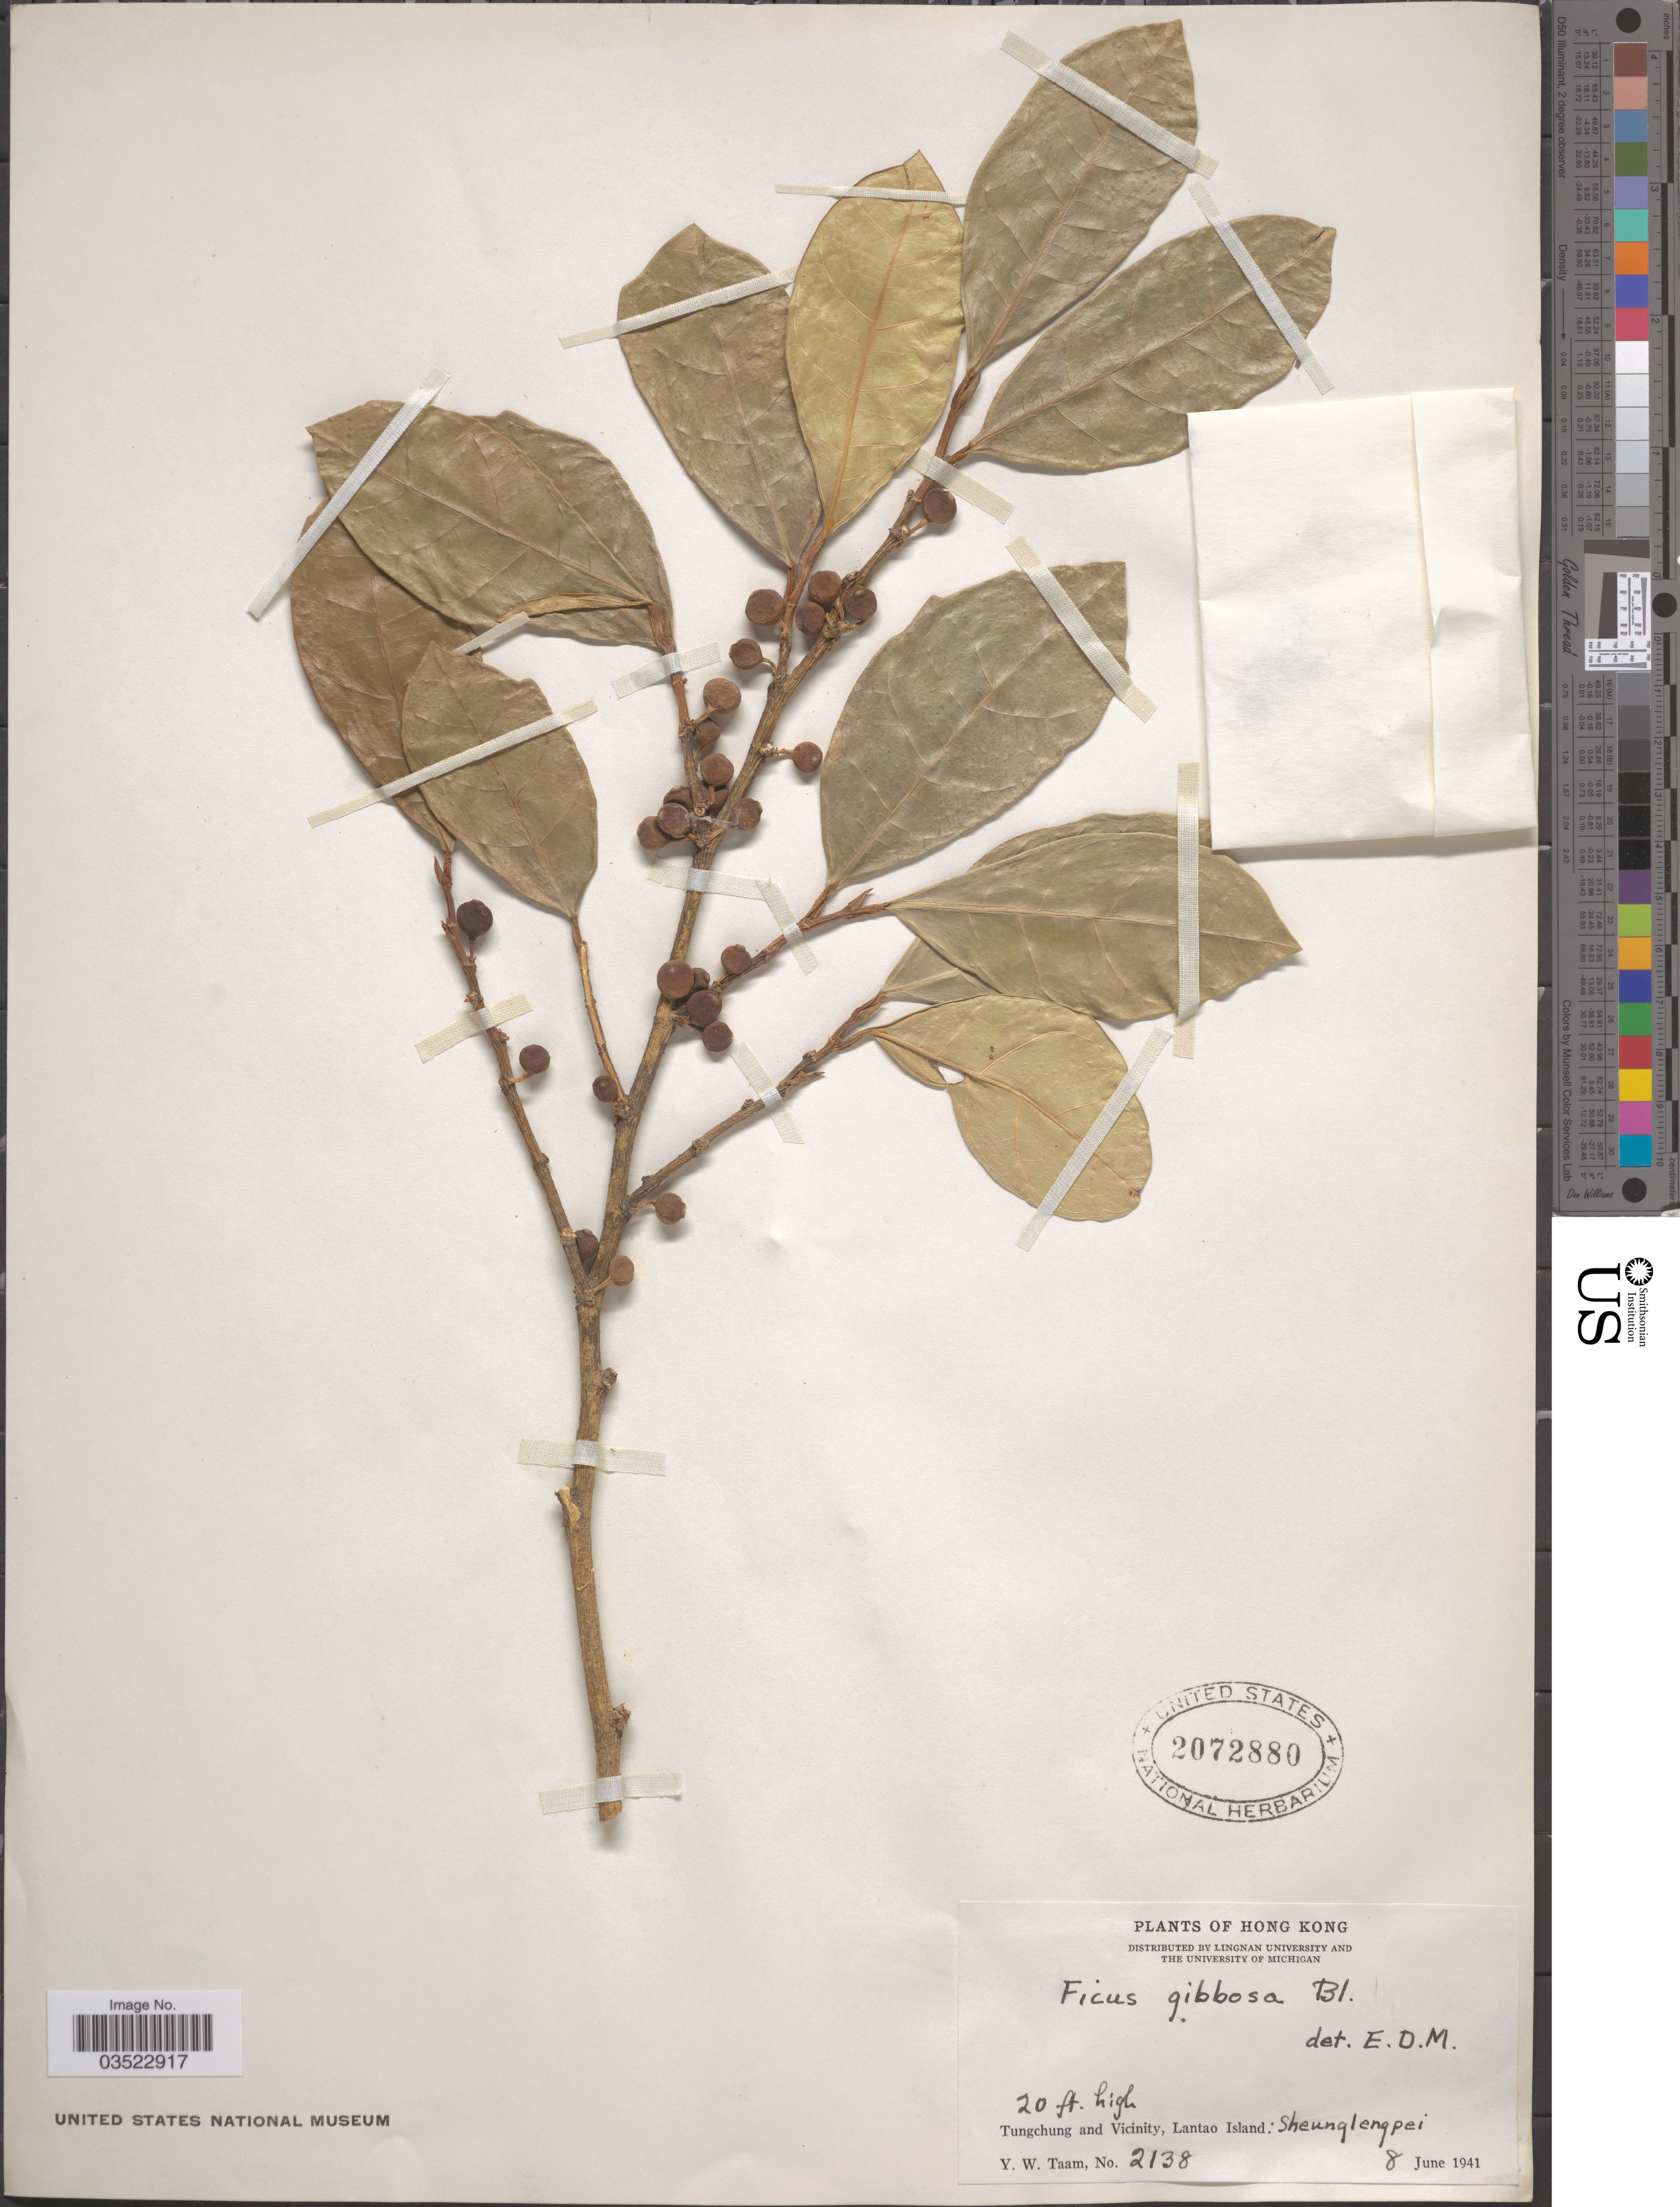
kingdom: Plantae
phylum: Tracheophyta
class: Magnoliopsida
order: Rosales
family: Moraceae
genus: Ficus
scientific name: Ficus tinctoria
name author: G. Forst.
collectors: Y. W. Taam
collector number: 2138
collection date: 1941-06-08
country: China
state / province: Hong Kong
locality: Tungchung and Vicinity, Lantao Island: Sheunglengpei.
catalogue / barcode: US 2072880